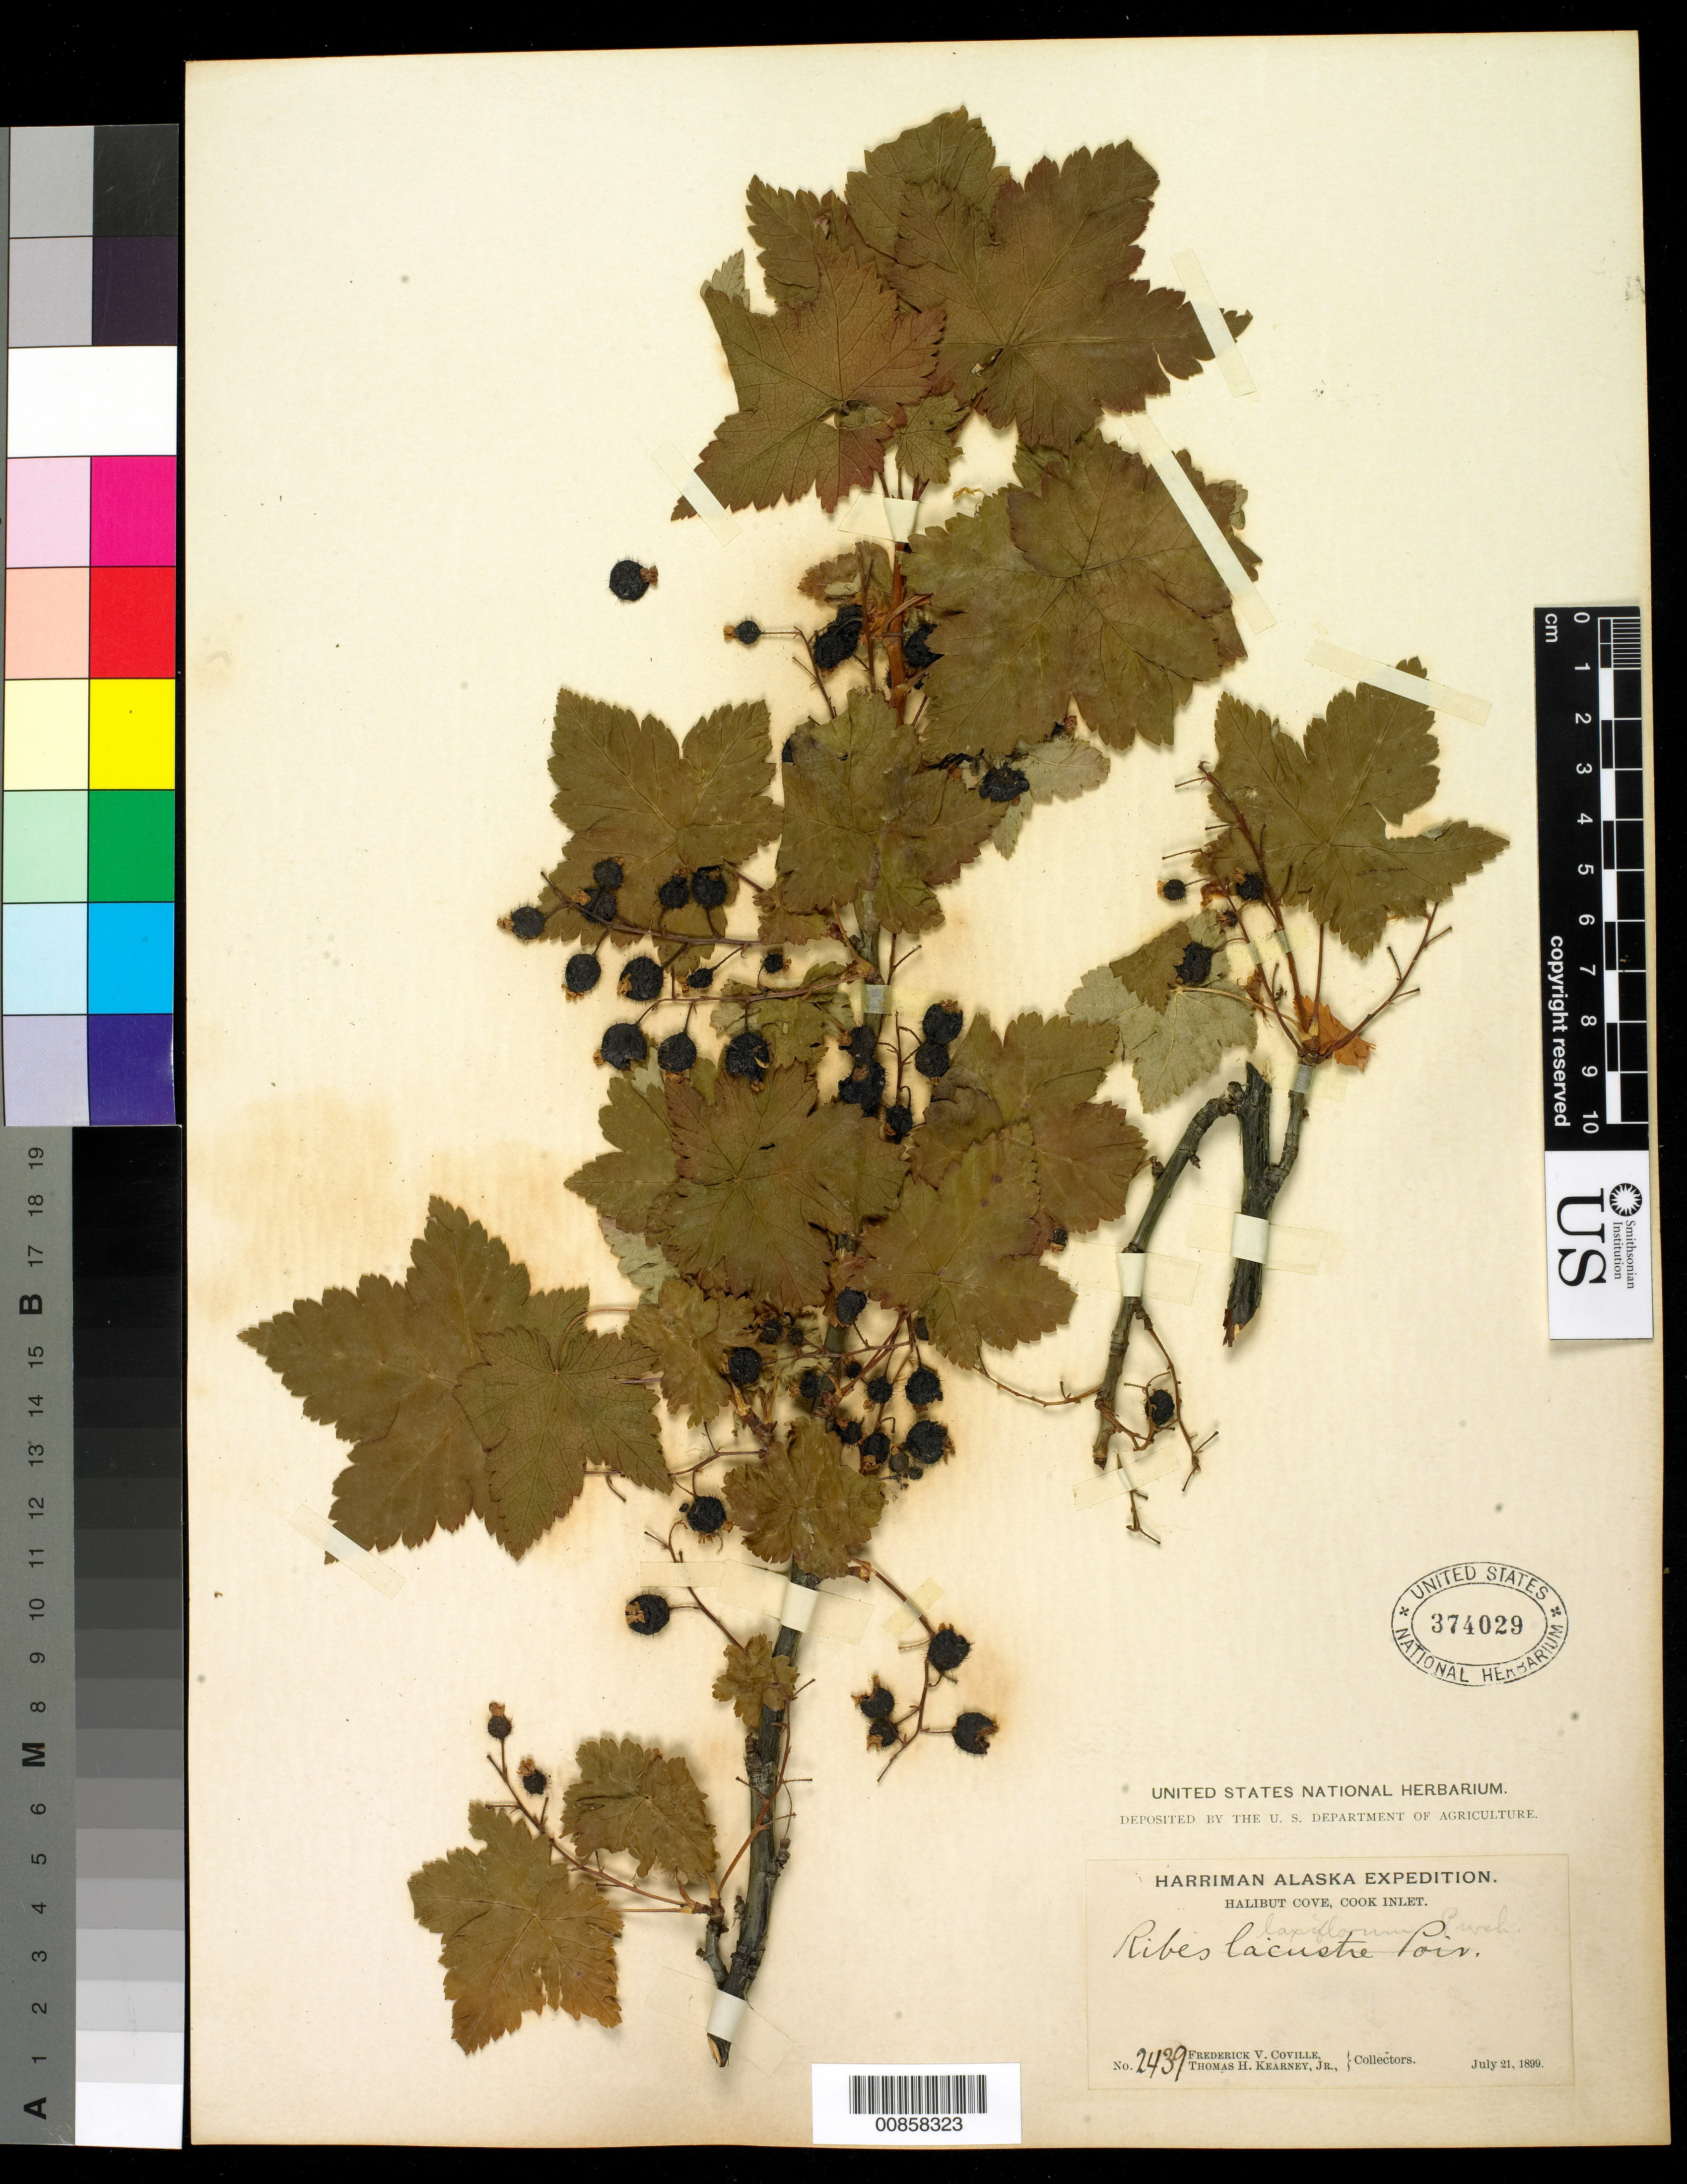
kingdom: Plantae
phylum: Tracheophyta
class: Magnoliopsida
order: Saxifragales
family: Grossulariaceae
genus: Ribes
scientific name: Ribes laxiflorum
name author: Pursh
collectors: F. V. Coville & T. H. Kearney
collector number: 2439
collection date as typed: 21 Jul 1899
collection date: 1899-07-21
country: United States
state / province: Alaska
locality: Halibut Cove, Cook Inlet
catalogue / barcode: US 374029